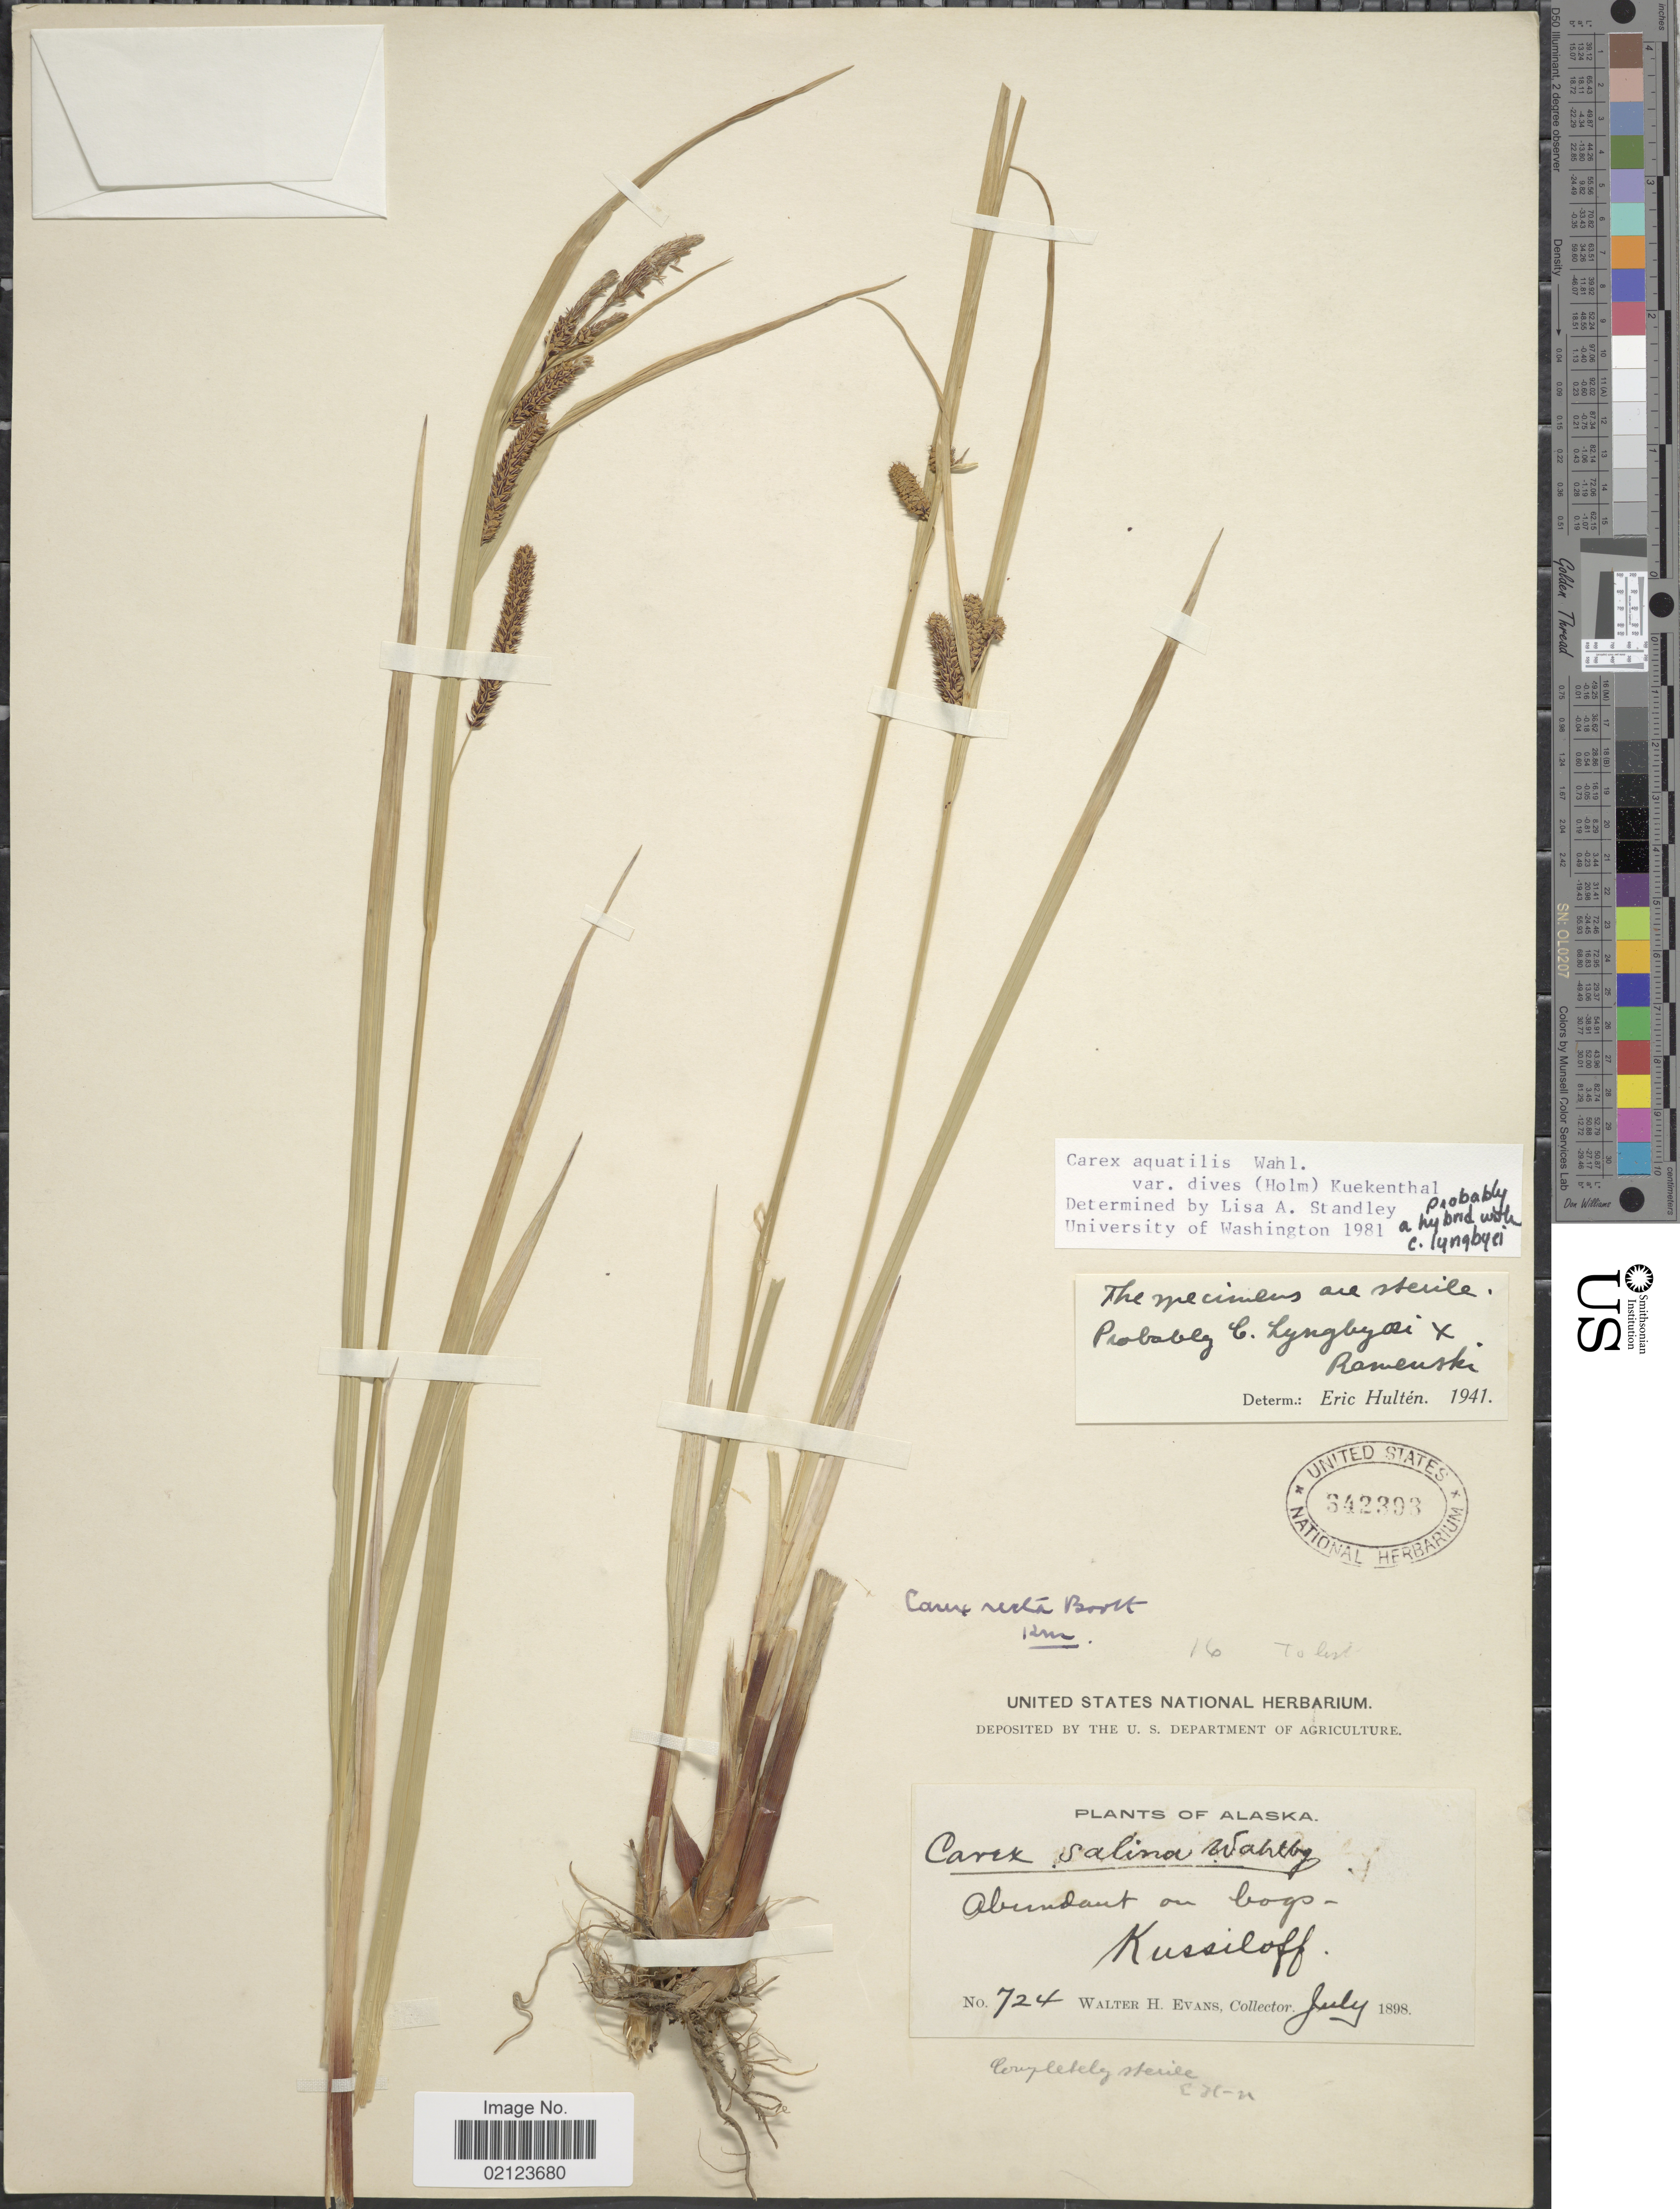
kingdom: Plantae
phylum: Tracheophyta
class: Liliopsida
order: Poales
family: Cyperaceae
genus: Carex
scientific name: Carex lyngbyei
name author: Hornem.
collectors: W. H. Evans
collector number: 724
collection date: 1898-07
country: United States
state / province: Alaska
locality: Abundant on bogs - Kussiloff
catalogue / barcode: US 342393